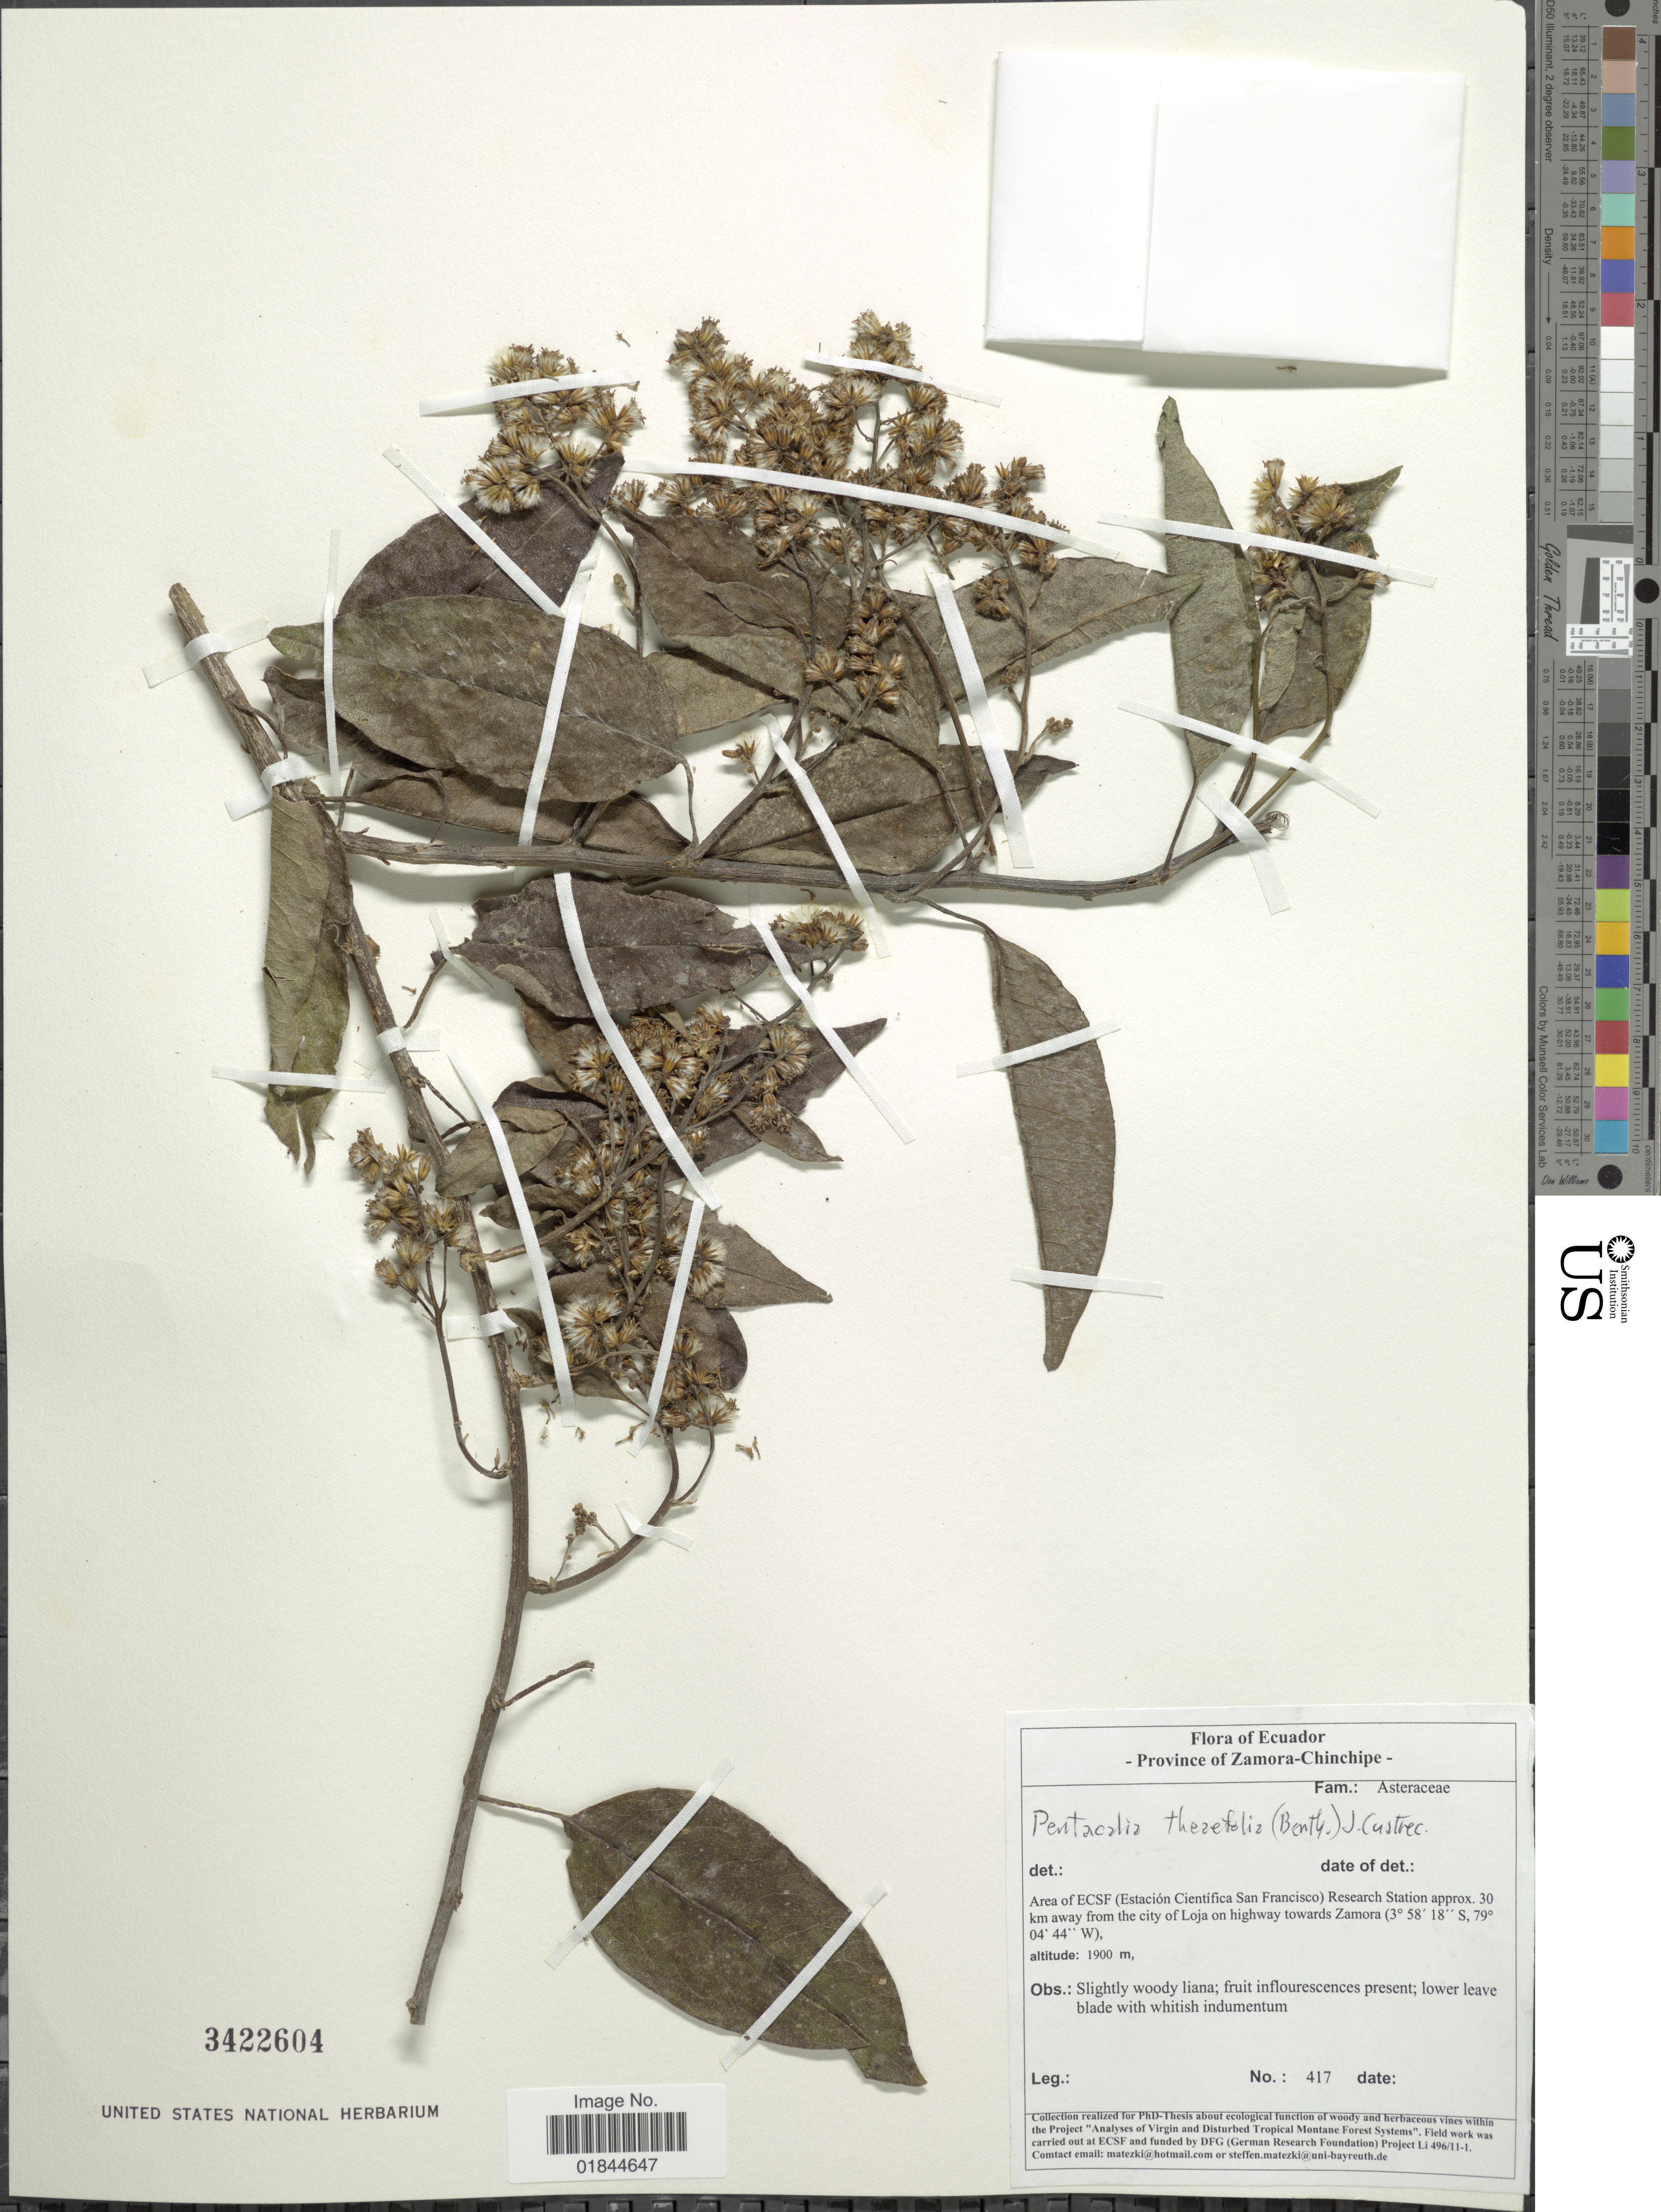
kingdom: Plantae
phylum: Tracheophyta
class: Magnoliopsida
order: Asterales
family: Asteraceae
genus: Pentacalia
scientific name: Pentacalia theifolia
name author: (Benth.) Cuatrec.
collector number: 417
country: Ecuador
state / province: Zamora-Chinchipe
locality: Area of ECSF (Estacion Cientifica San Francisco) Research Station approx. 30 km away from the city of Loja on highway towards Zamora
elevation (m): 1900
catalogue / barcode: US 3422604